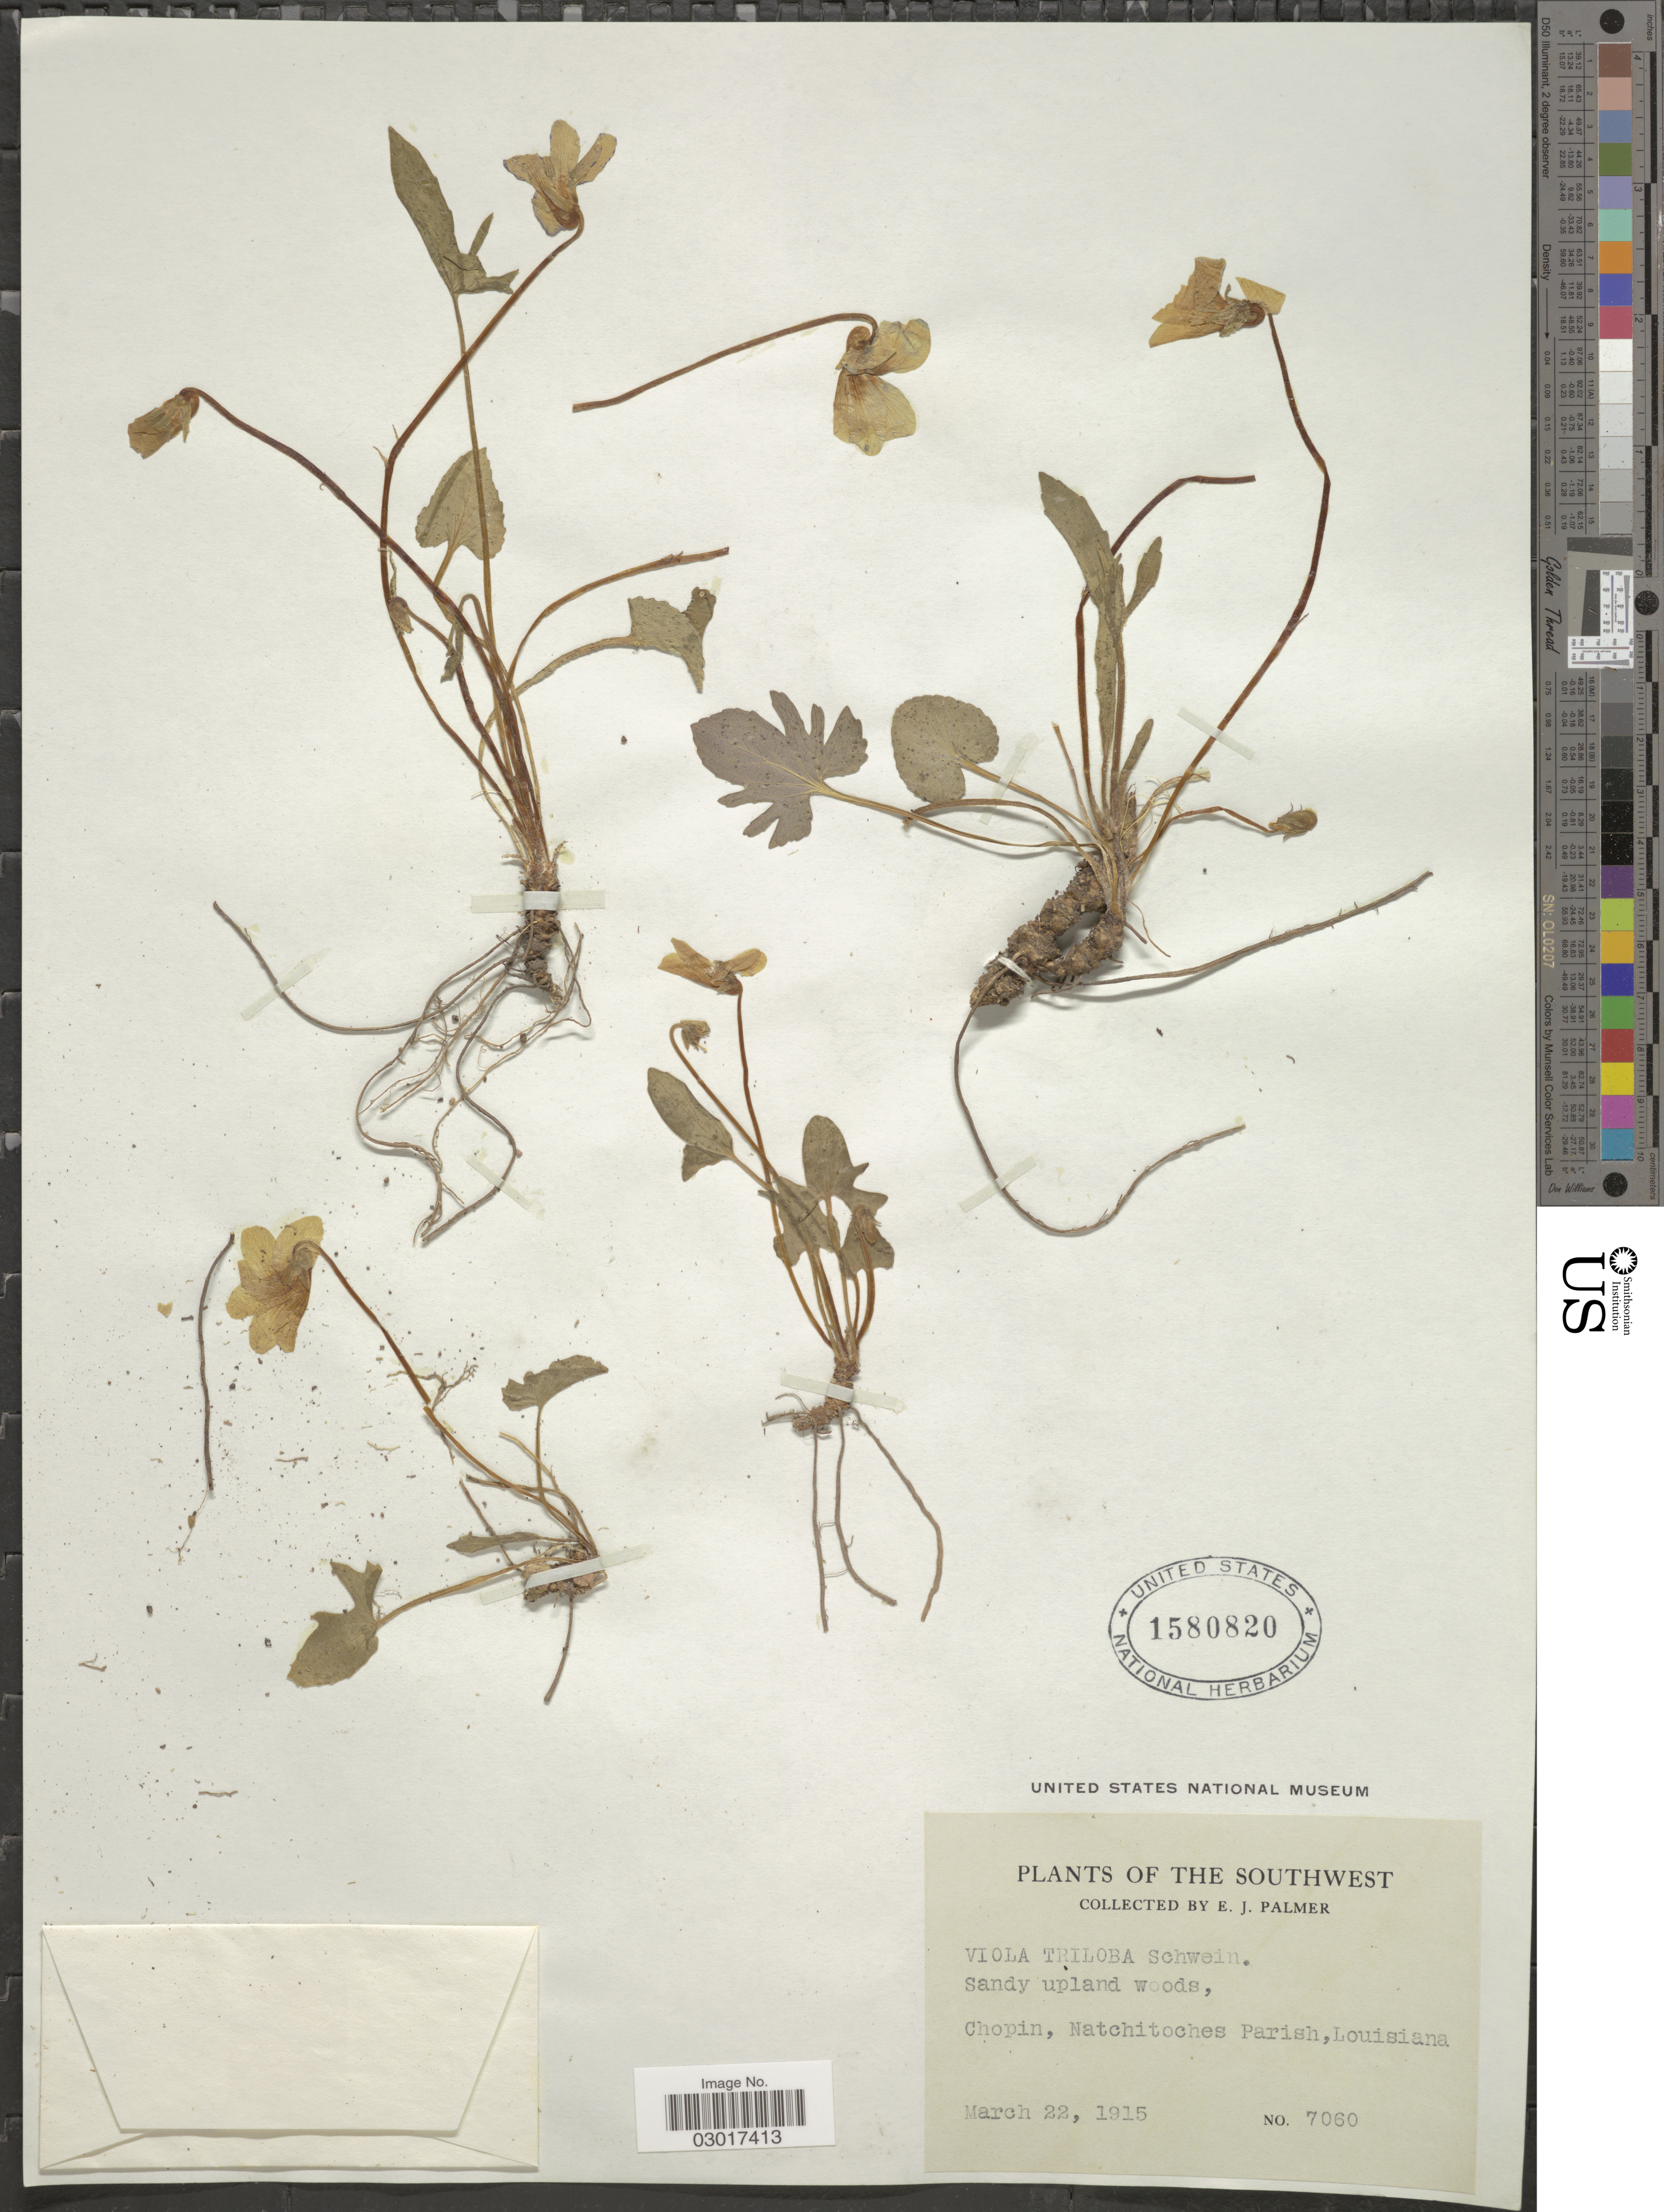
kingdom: Plantae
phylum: Tracheophyta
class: Magnoliopsida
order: Malpighiales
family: Violaceae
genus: Viola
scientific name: Viola triloba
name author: Schwein.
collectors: E. J. Palmer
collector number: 7060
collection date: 1915-03-22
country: United States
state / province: Louisiana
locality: The Southwest, Chopin, Natchitoches Parish.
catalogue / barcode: US 1580820